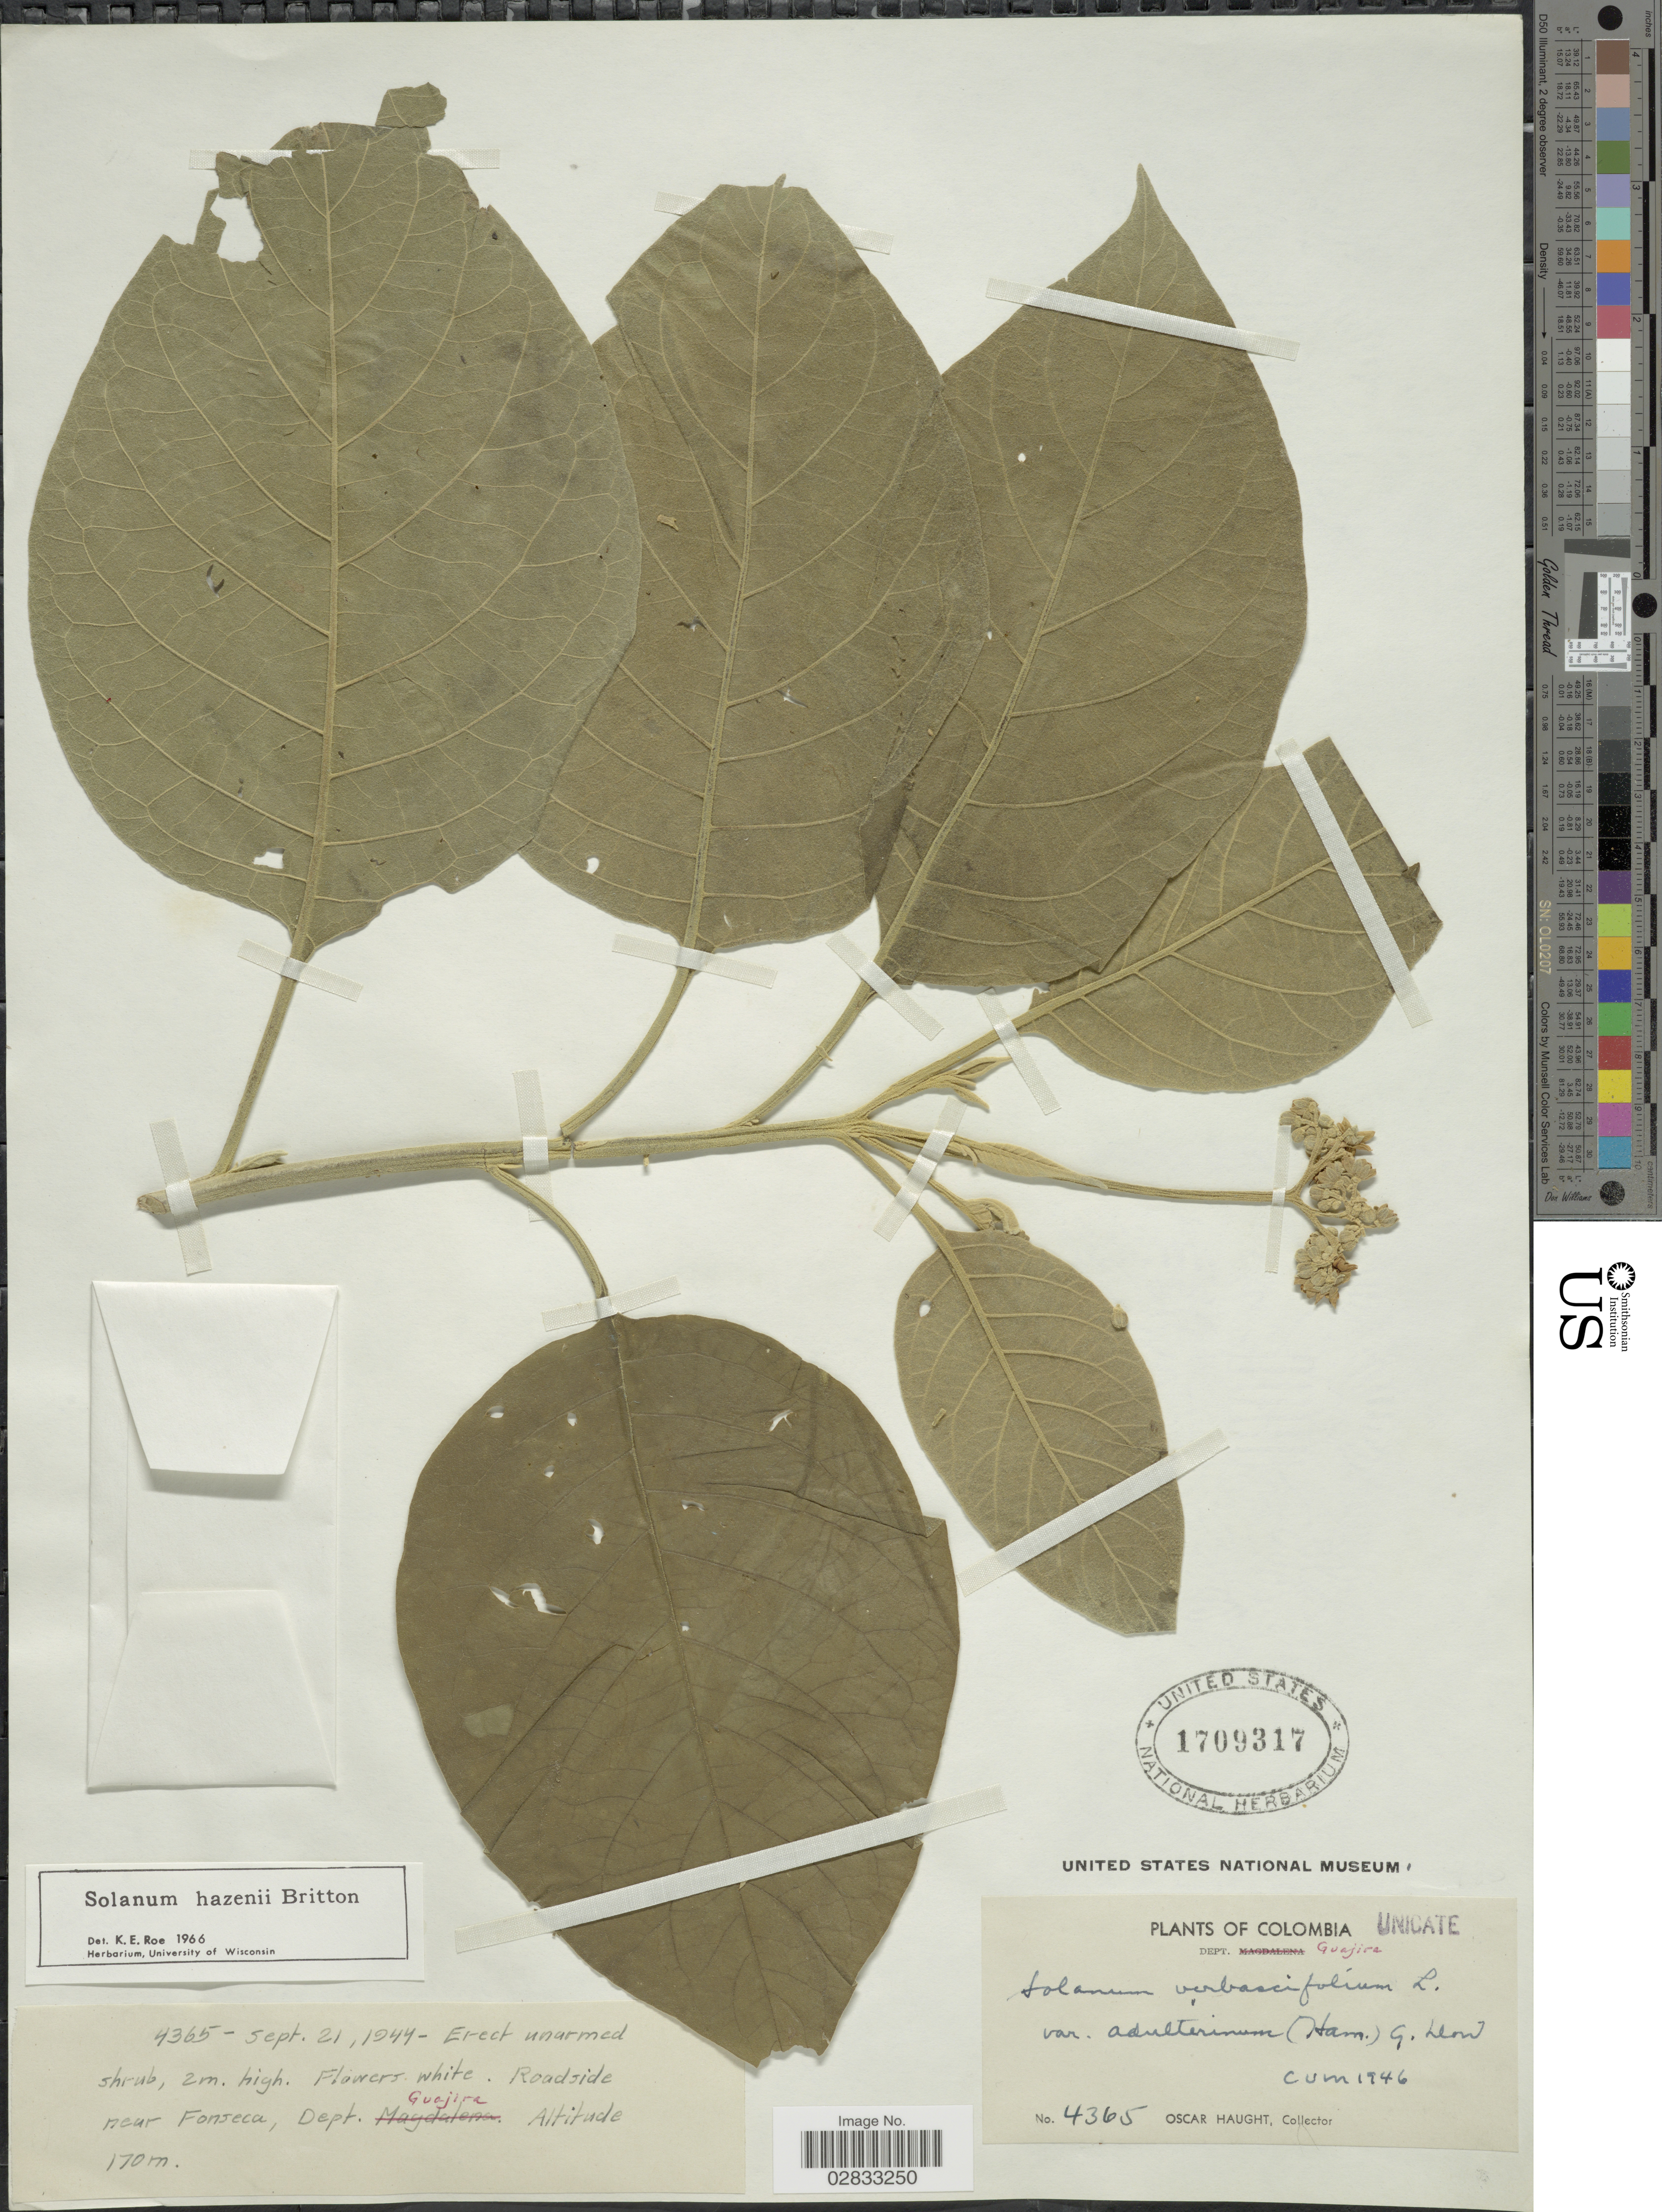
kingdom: Plantae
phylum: Tracheophyta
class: Magnoliopsida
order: Solanales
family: Solanaceae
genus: Solanum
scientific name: Solanum hazenii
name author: Britton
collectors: O. L. Haught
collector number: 4365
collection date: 1944-09-21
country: Colombia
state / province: La Guajira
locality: Roadside near Fonseca, Dept. Guajira.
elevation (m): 170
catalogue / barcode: US 1709317